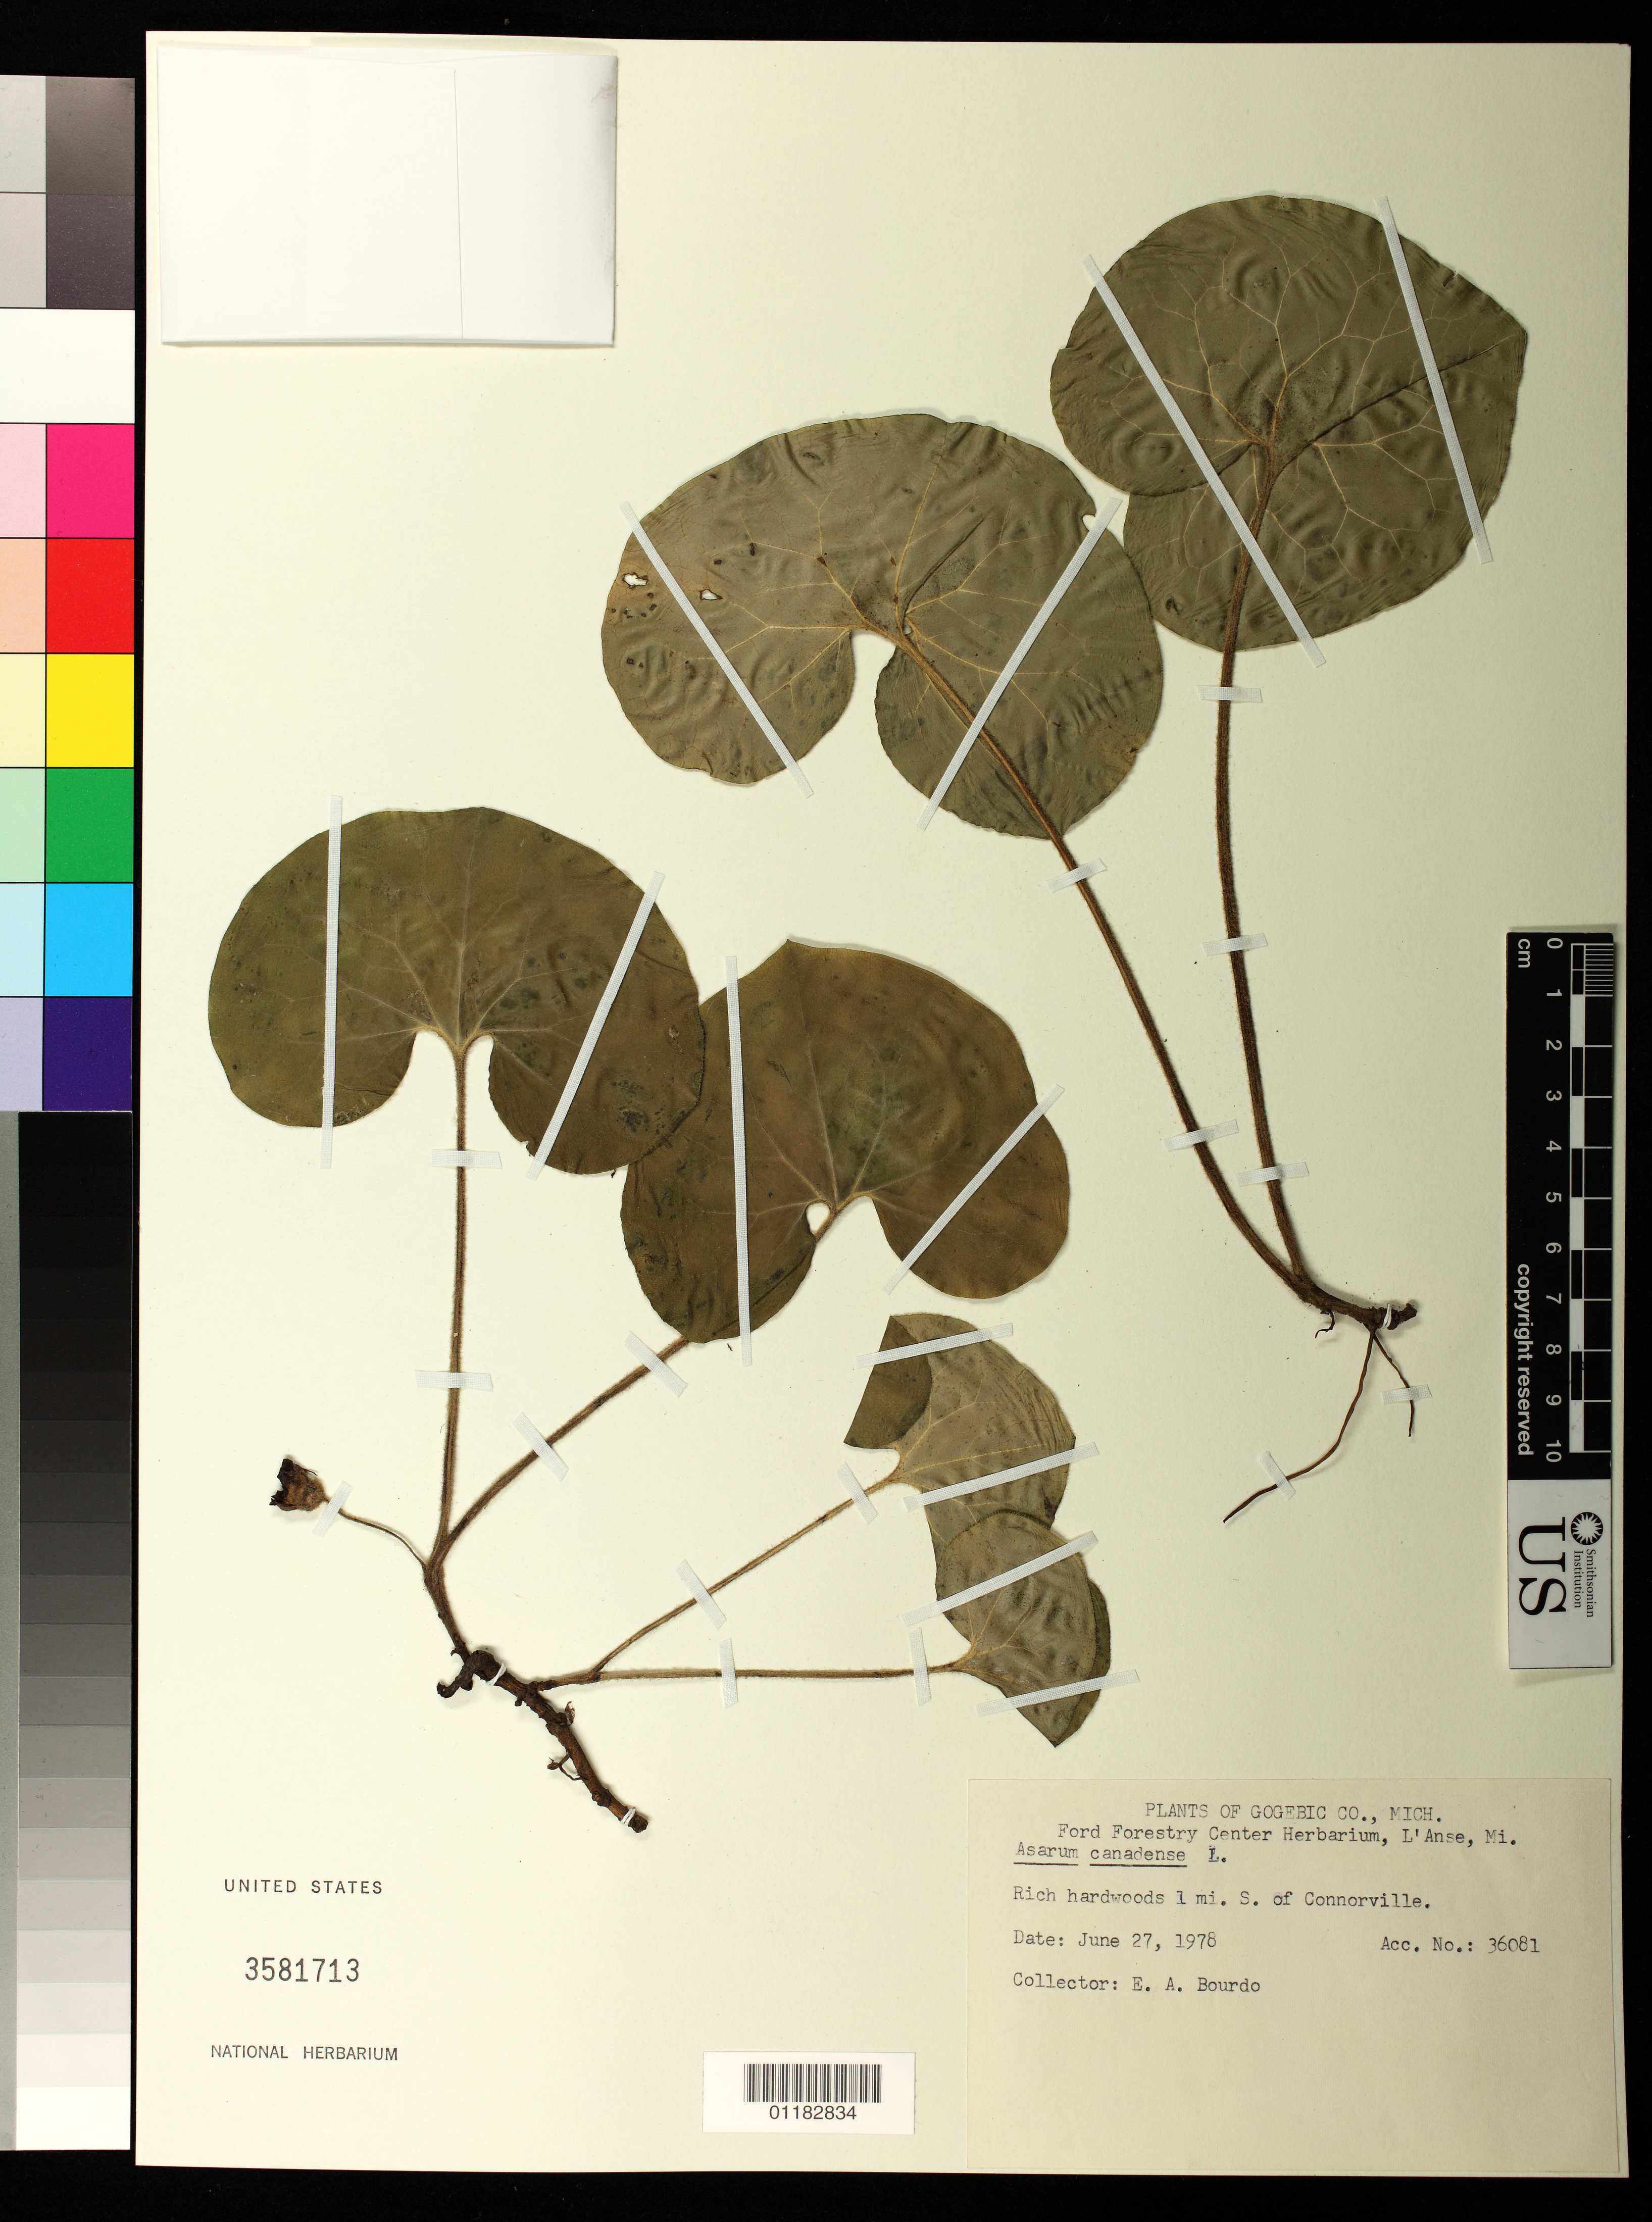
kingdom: Plantae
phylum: Tracheophyta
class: Magnoliopsida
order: Piperales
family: Aristolochiaceae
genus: Asarum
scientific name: Asarum canadense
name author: L.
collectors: E. Bourdo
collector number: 36081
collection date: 1978-06-27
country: United States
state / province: Michigan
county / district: Gogebic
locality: Gogebic County: Rich hardwoods 1 mile S. of Connorville.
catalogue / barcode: US 3581713